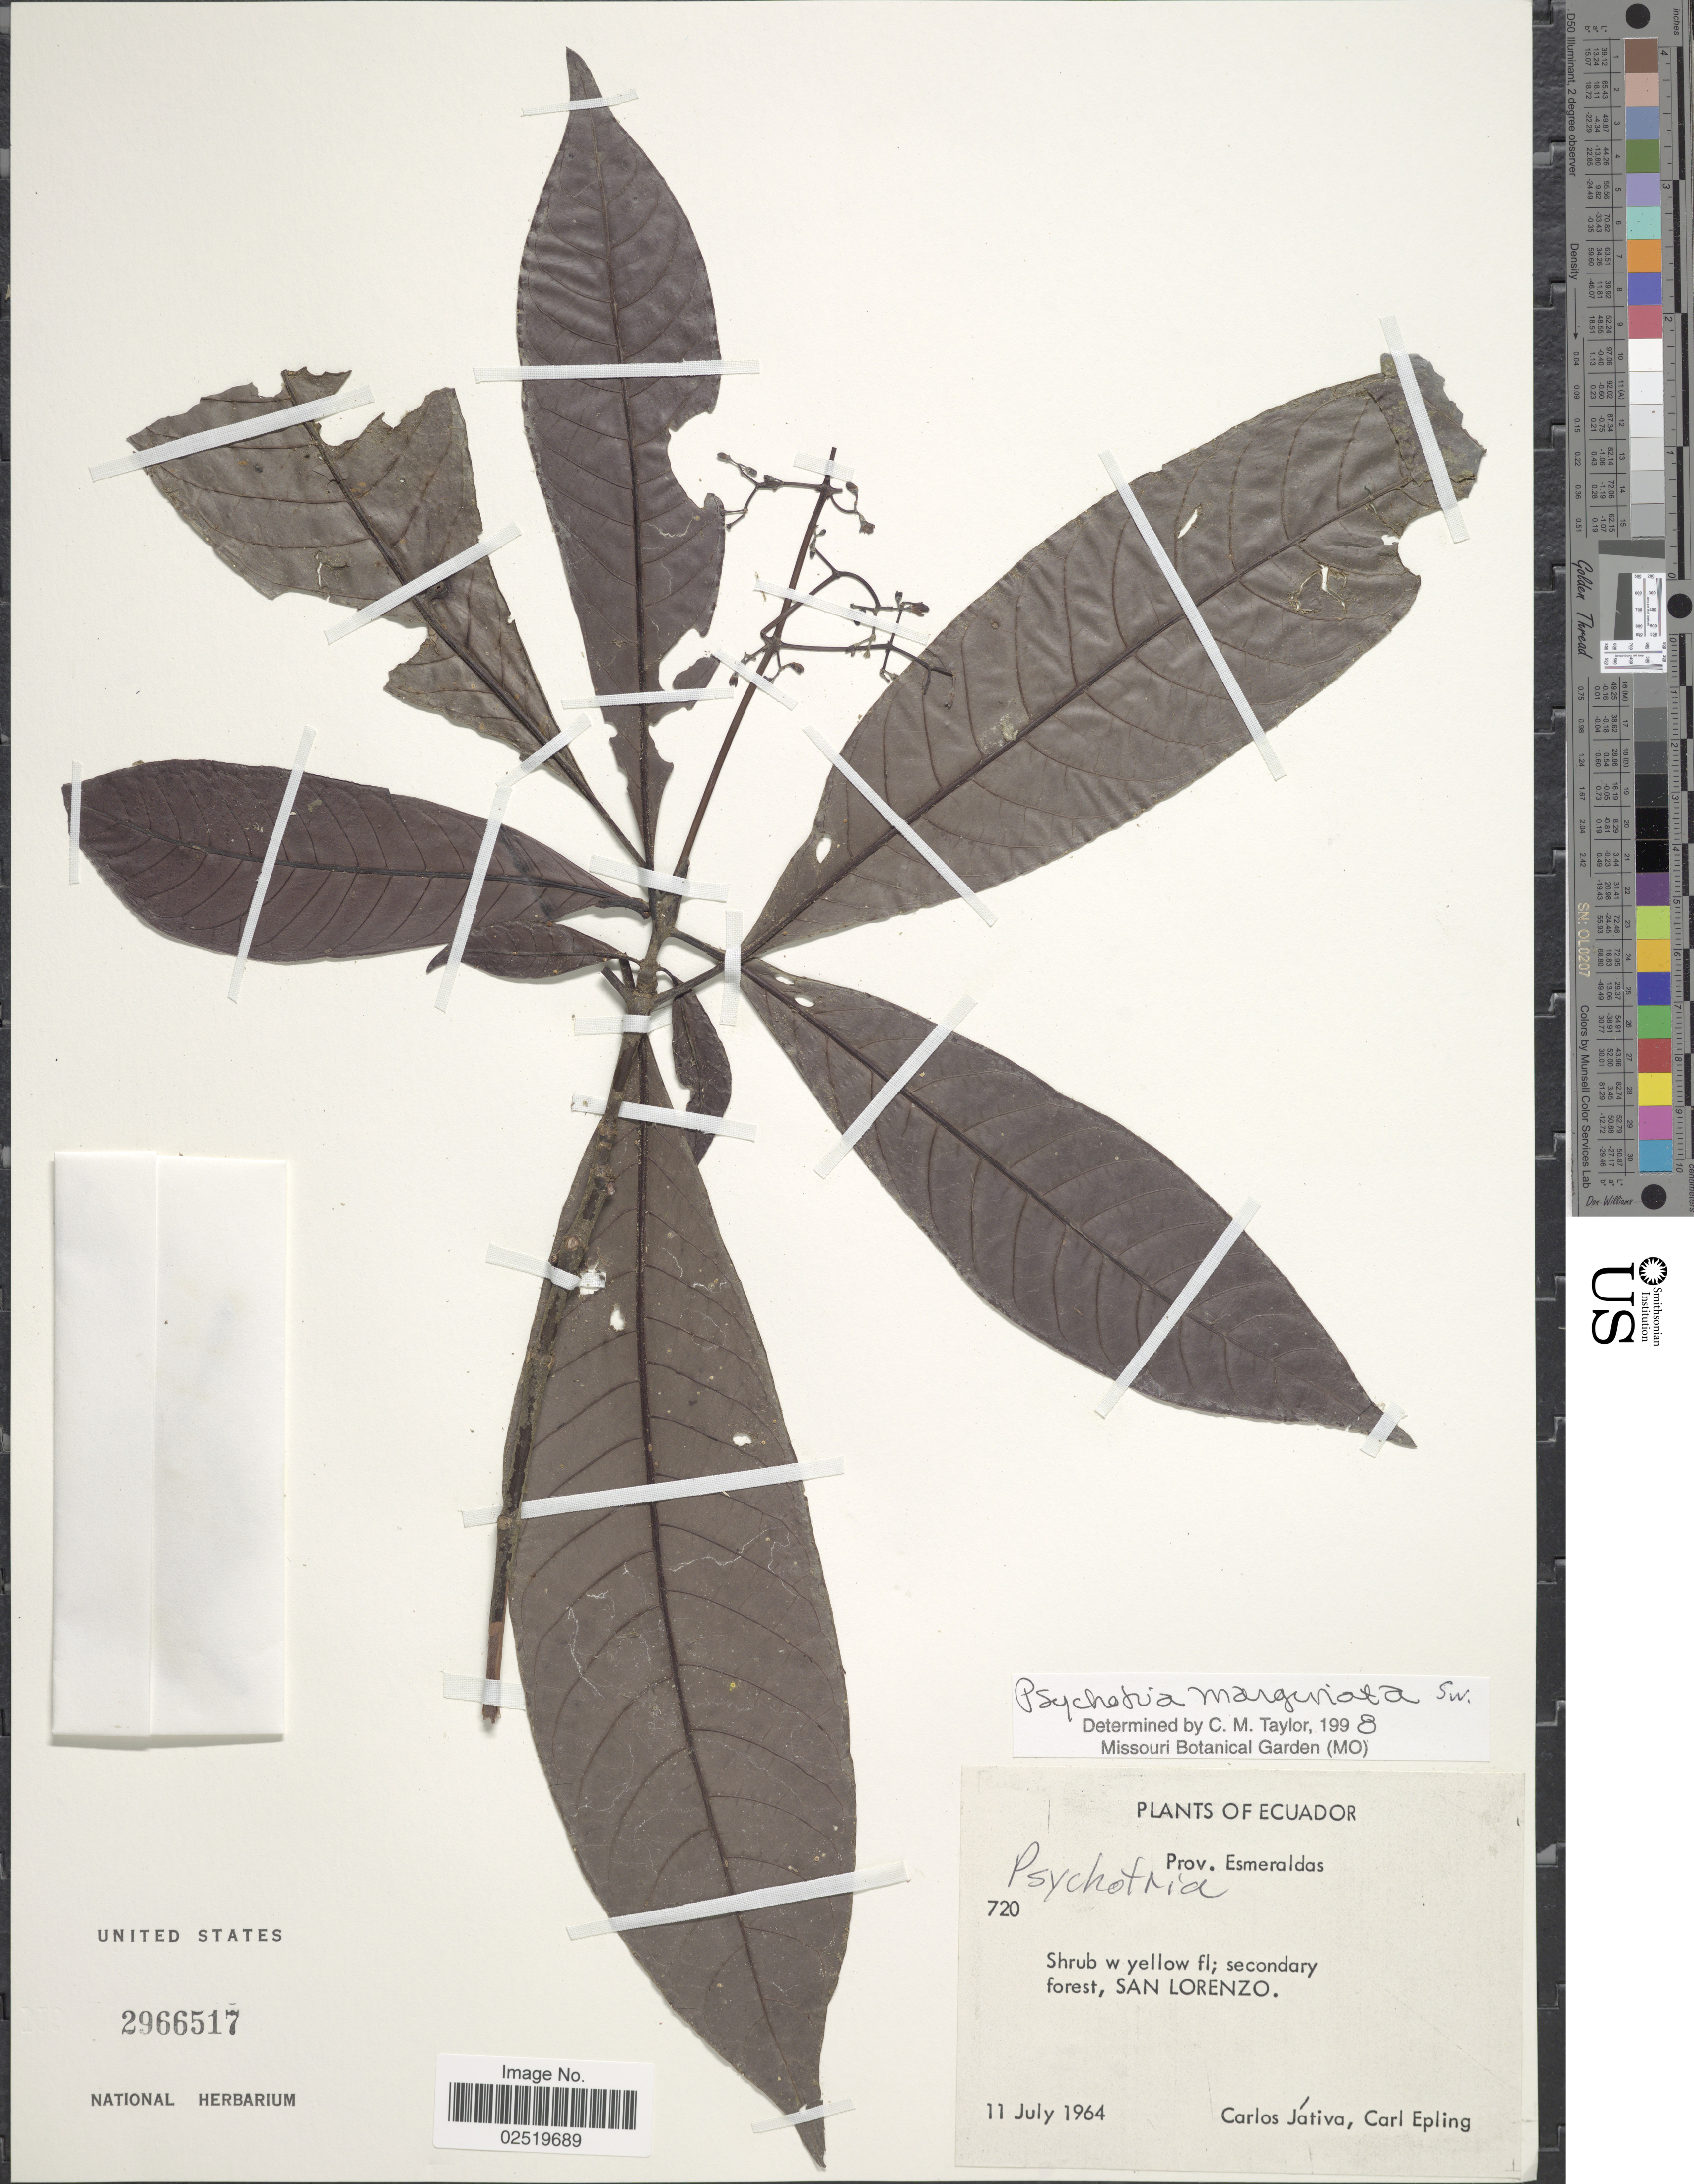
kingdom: Plantae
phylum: Tracheophyta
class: Magnoliopsida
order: Gentianales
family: Rubiaceae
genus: Psychotria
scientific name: Psychotria marginata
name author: Sw.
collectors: C. D. Játiva & C. C. Epling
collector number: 720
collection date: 1964-07-11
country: Ecuador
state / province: Esmeraldas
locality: San Lorenzo.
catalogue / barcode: US 2966517